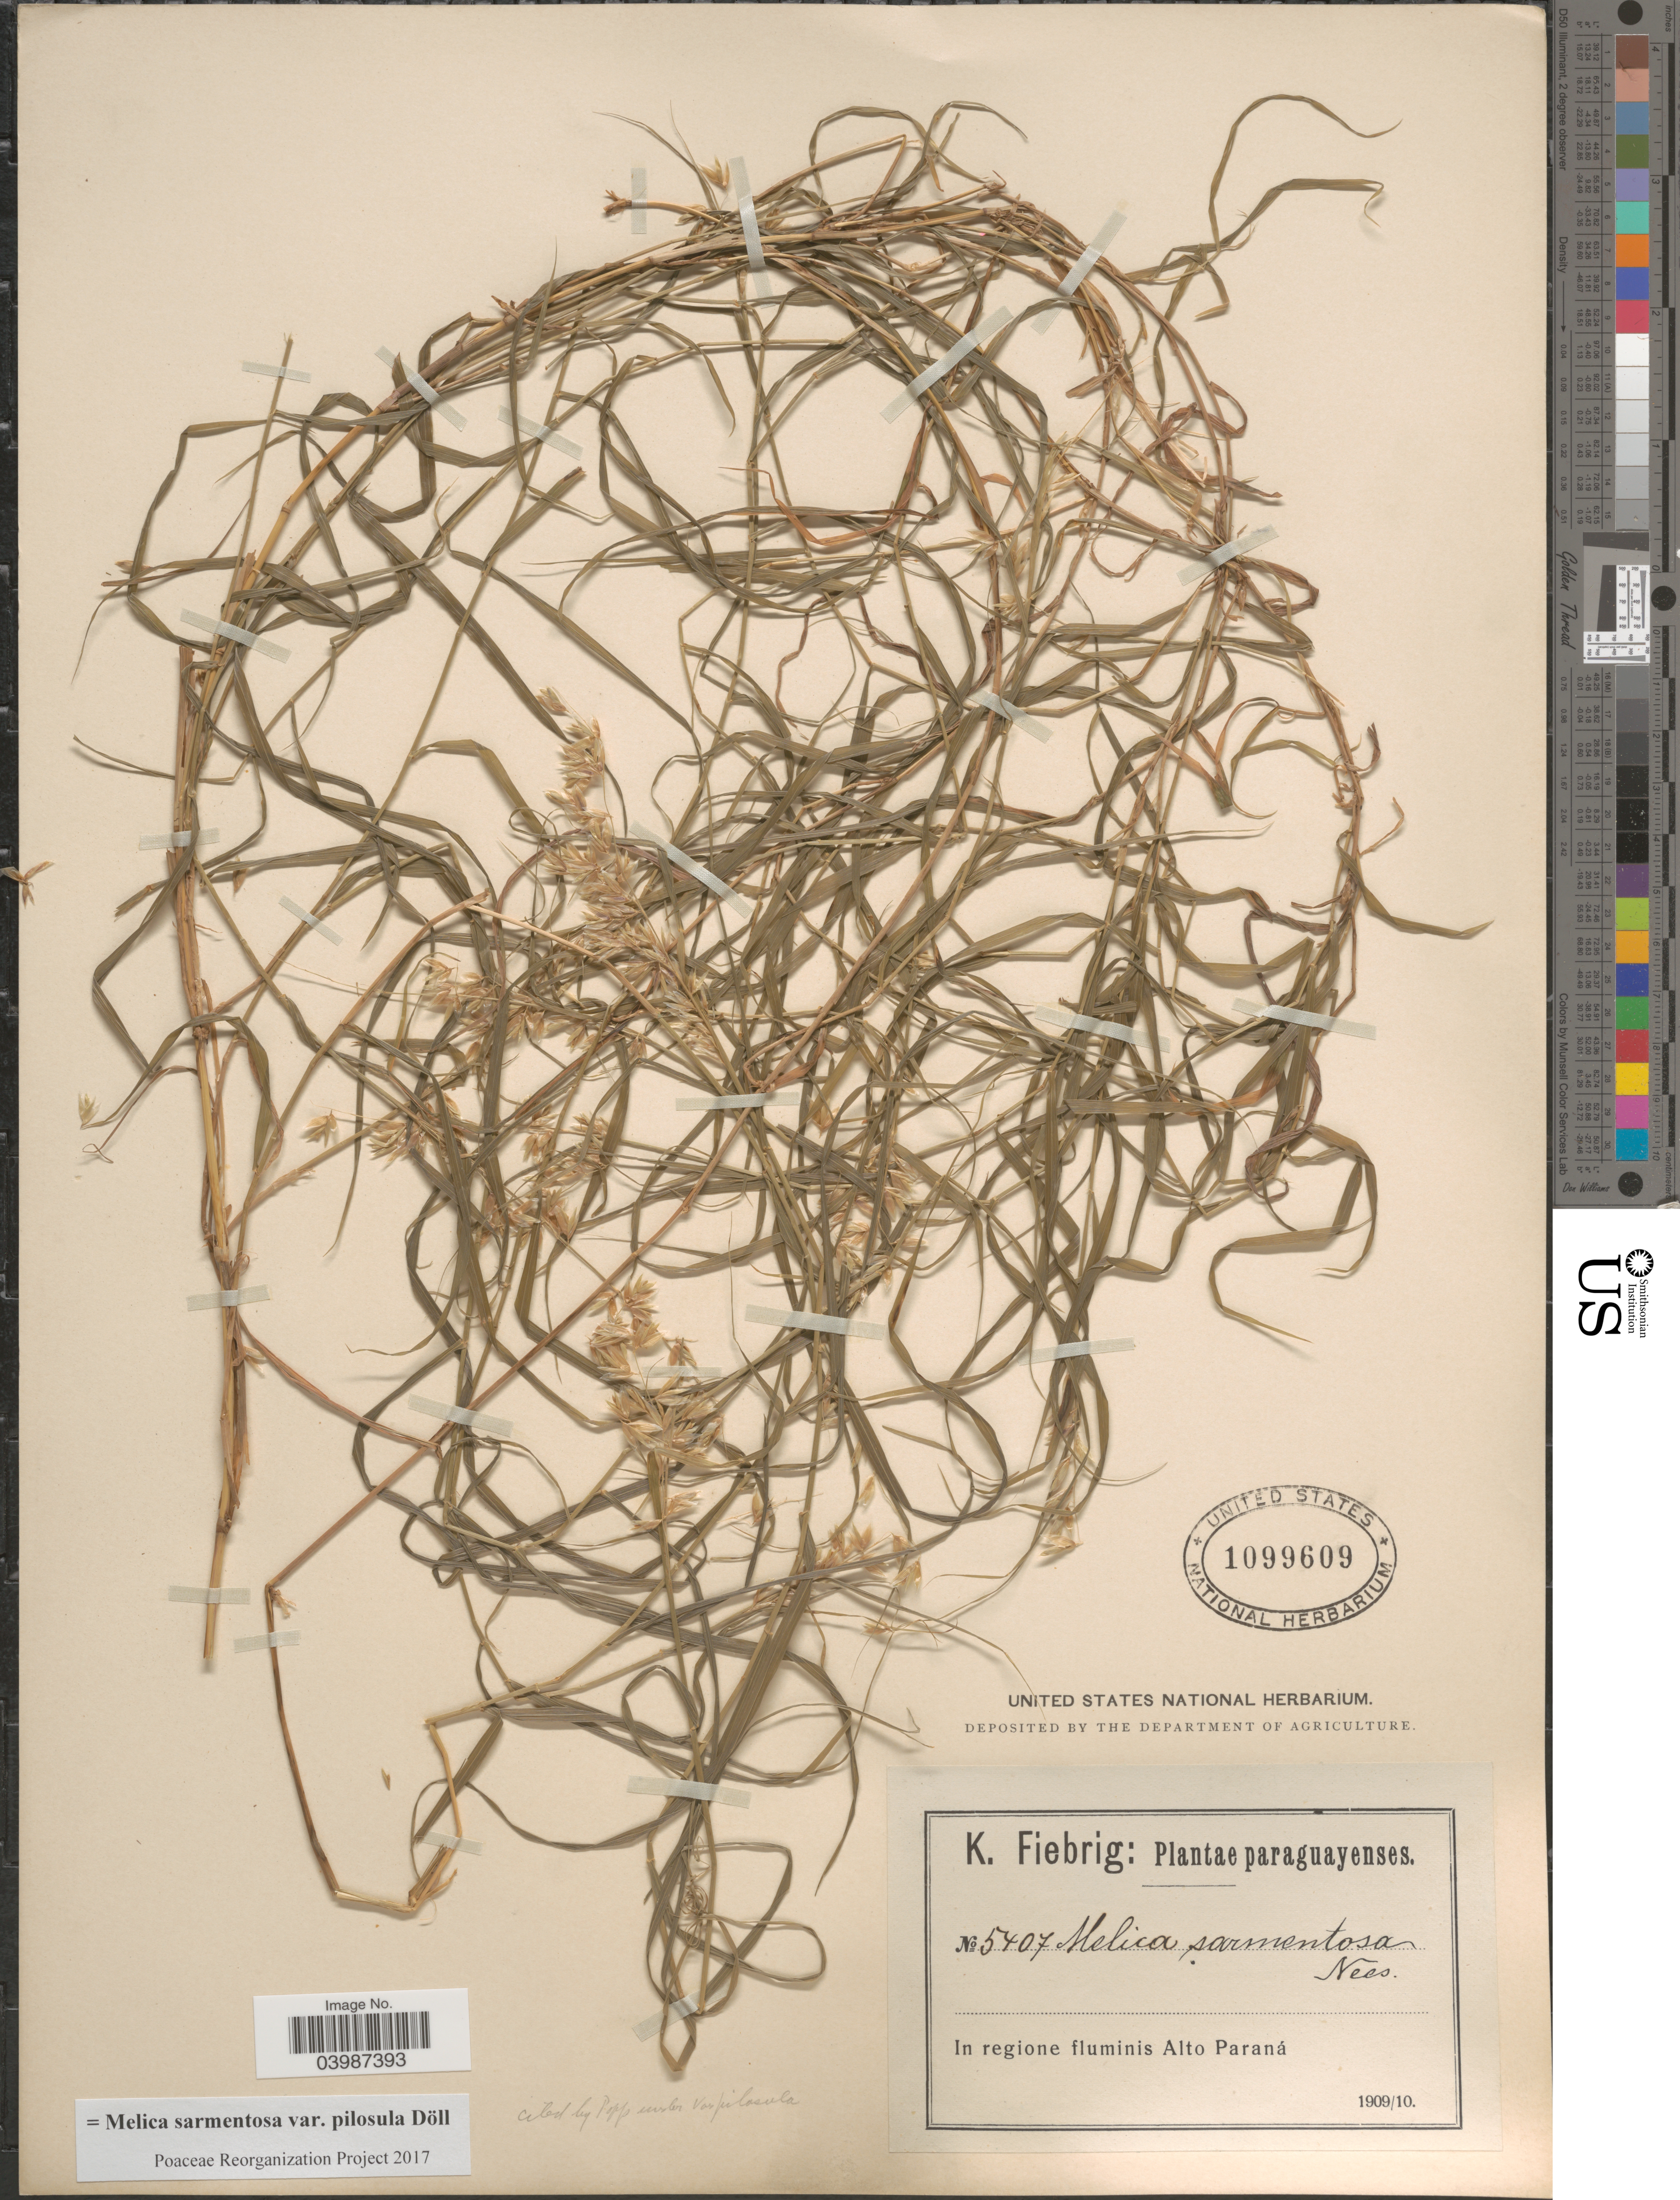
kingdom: Plantae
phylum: Tracheophyta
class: Liliopsida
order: Poales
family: Poaceae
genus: Melica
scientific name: Melica sarmentosa var. pilosula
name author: Döll in Mart.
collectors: K. Fiebrig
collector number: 5407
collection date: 1909/1910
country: Paraguay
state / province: Alto Parana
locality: In regione fluminis Alto Paraná.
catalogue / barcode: US 1099609